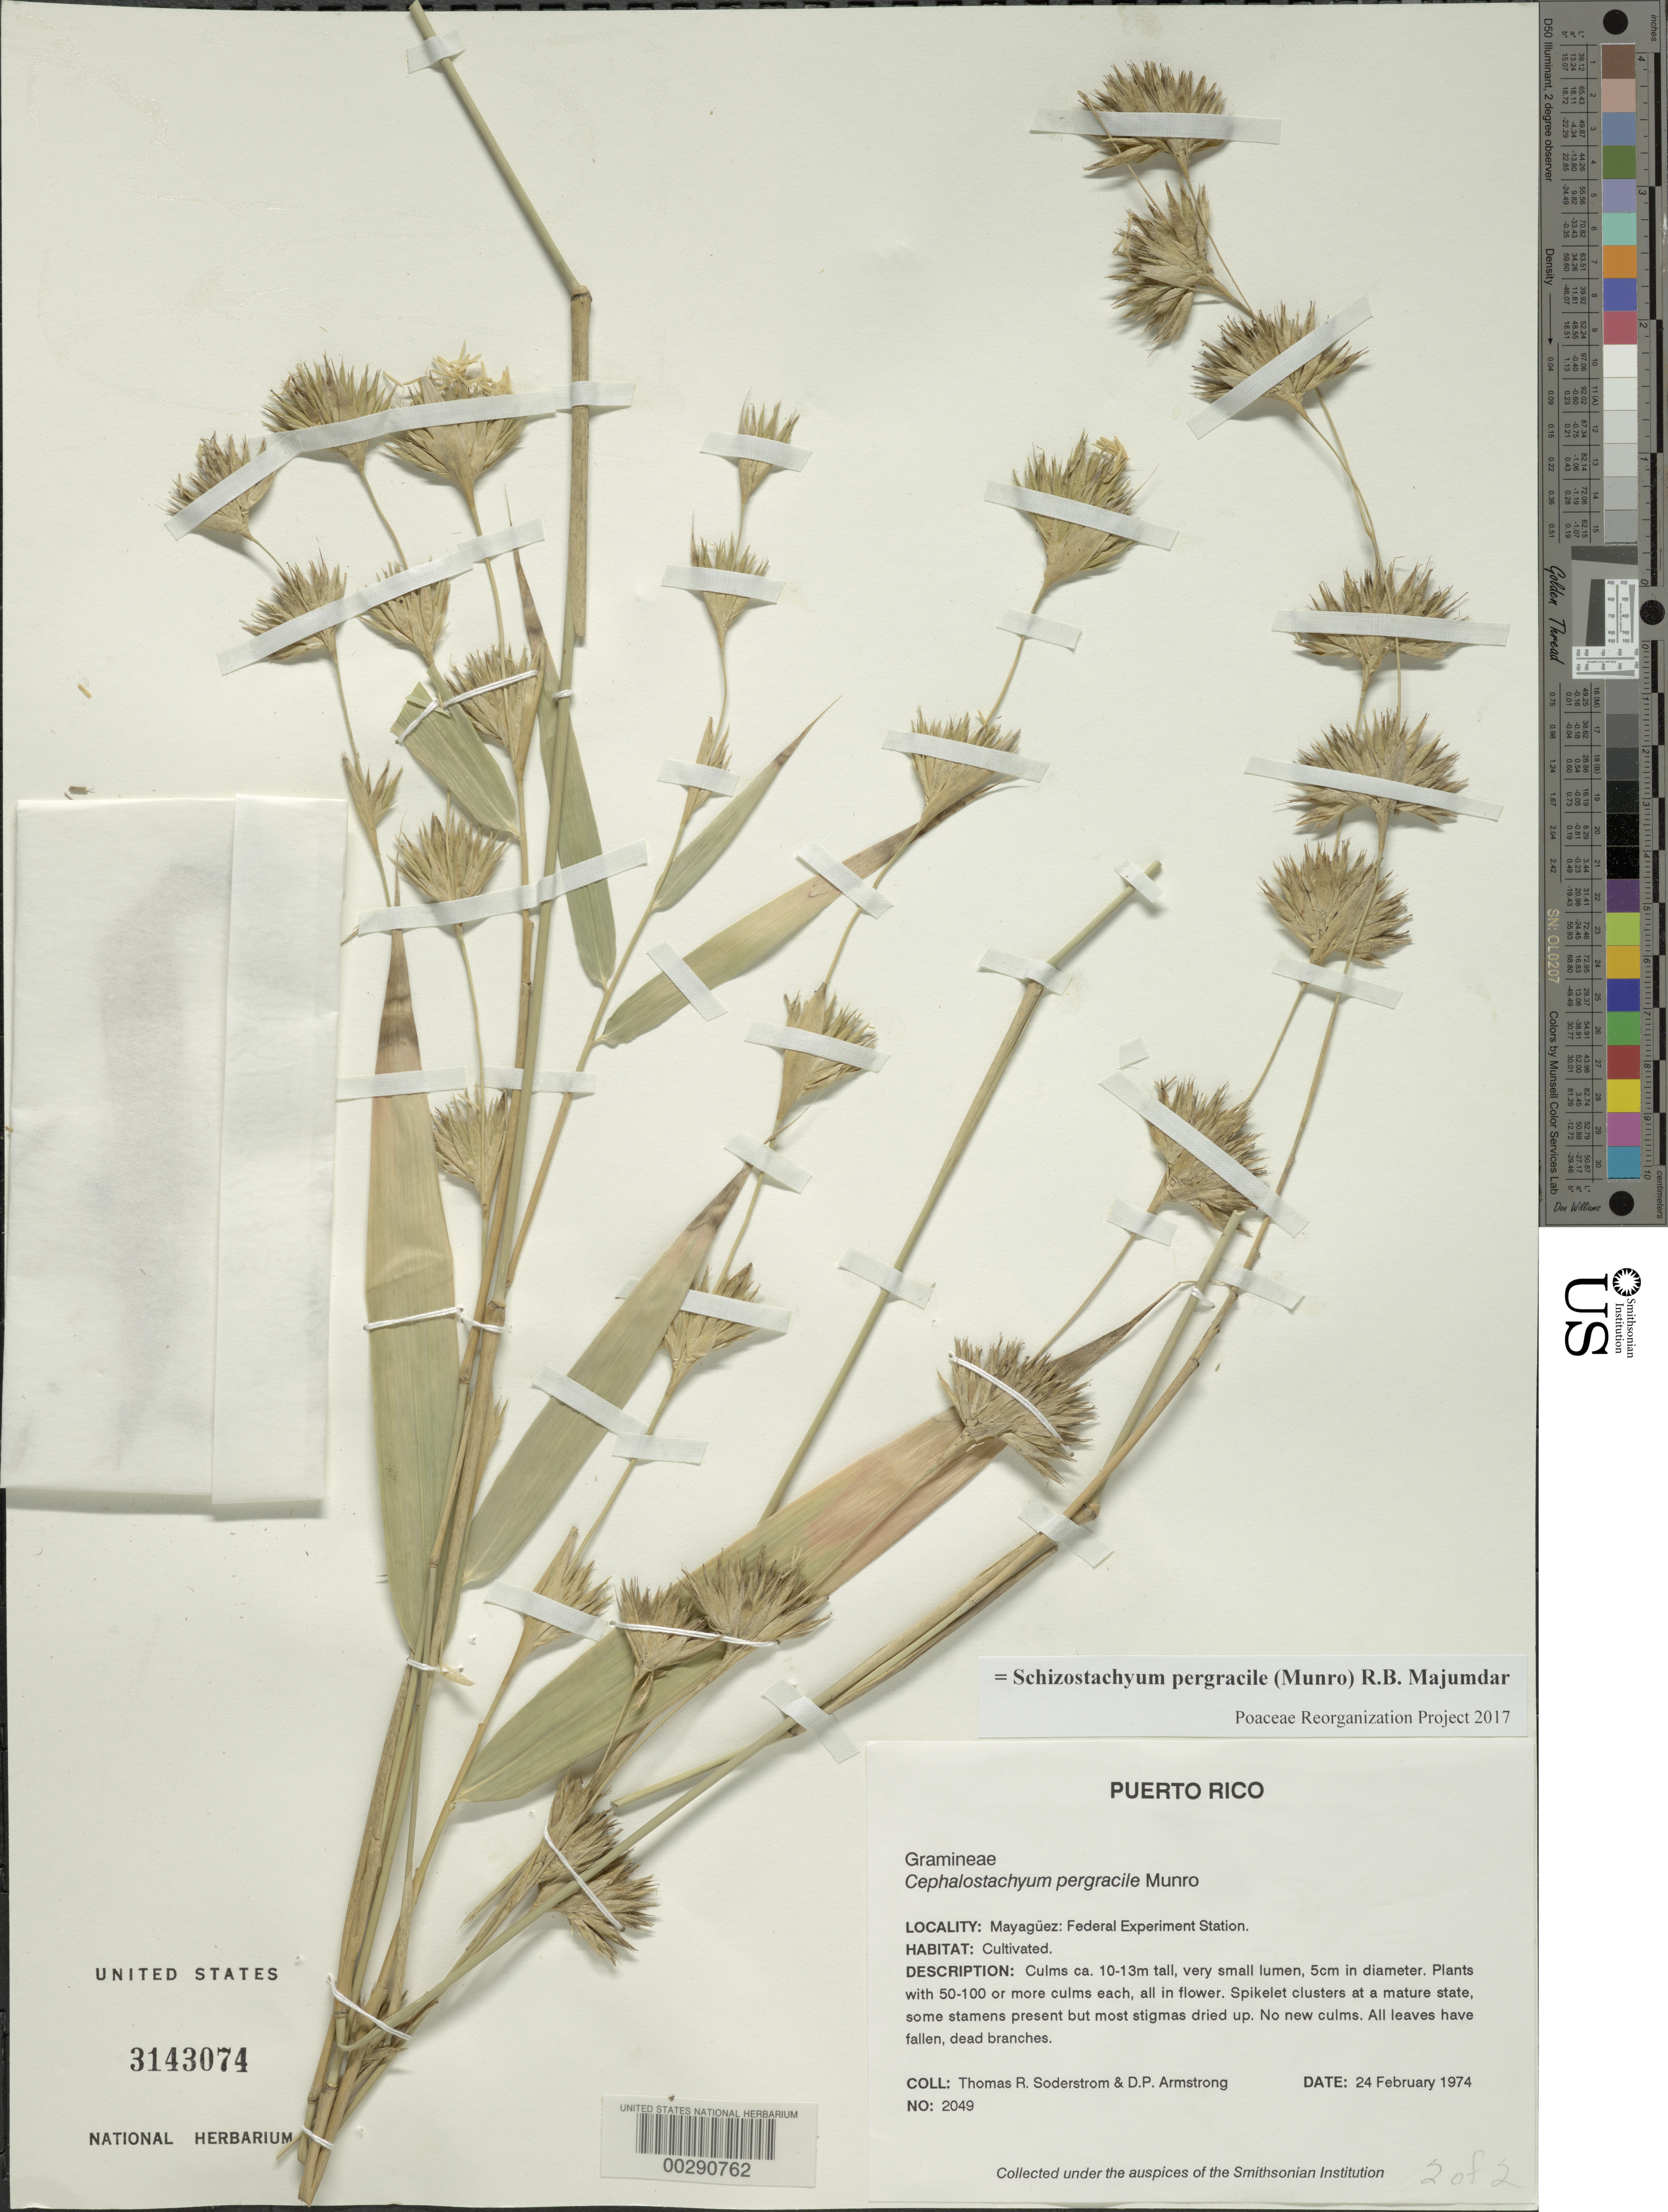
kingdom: Plantae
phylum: Tracheophyta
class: Liliopsida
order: Poales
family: Poaceae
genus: Schizostachyum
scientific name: Schizostachyum pergracile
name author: (Munro) R.B. Majumdar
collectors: T. R. Soderstrom & D. P. Armstrong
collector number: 2049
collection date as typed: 24 Feb 1974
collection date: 1974-02-24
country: Puerto Rico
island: Greater Antilles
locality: Mayaguez: federal experiment station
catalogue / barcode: US 3143074